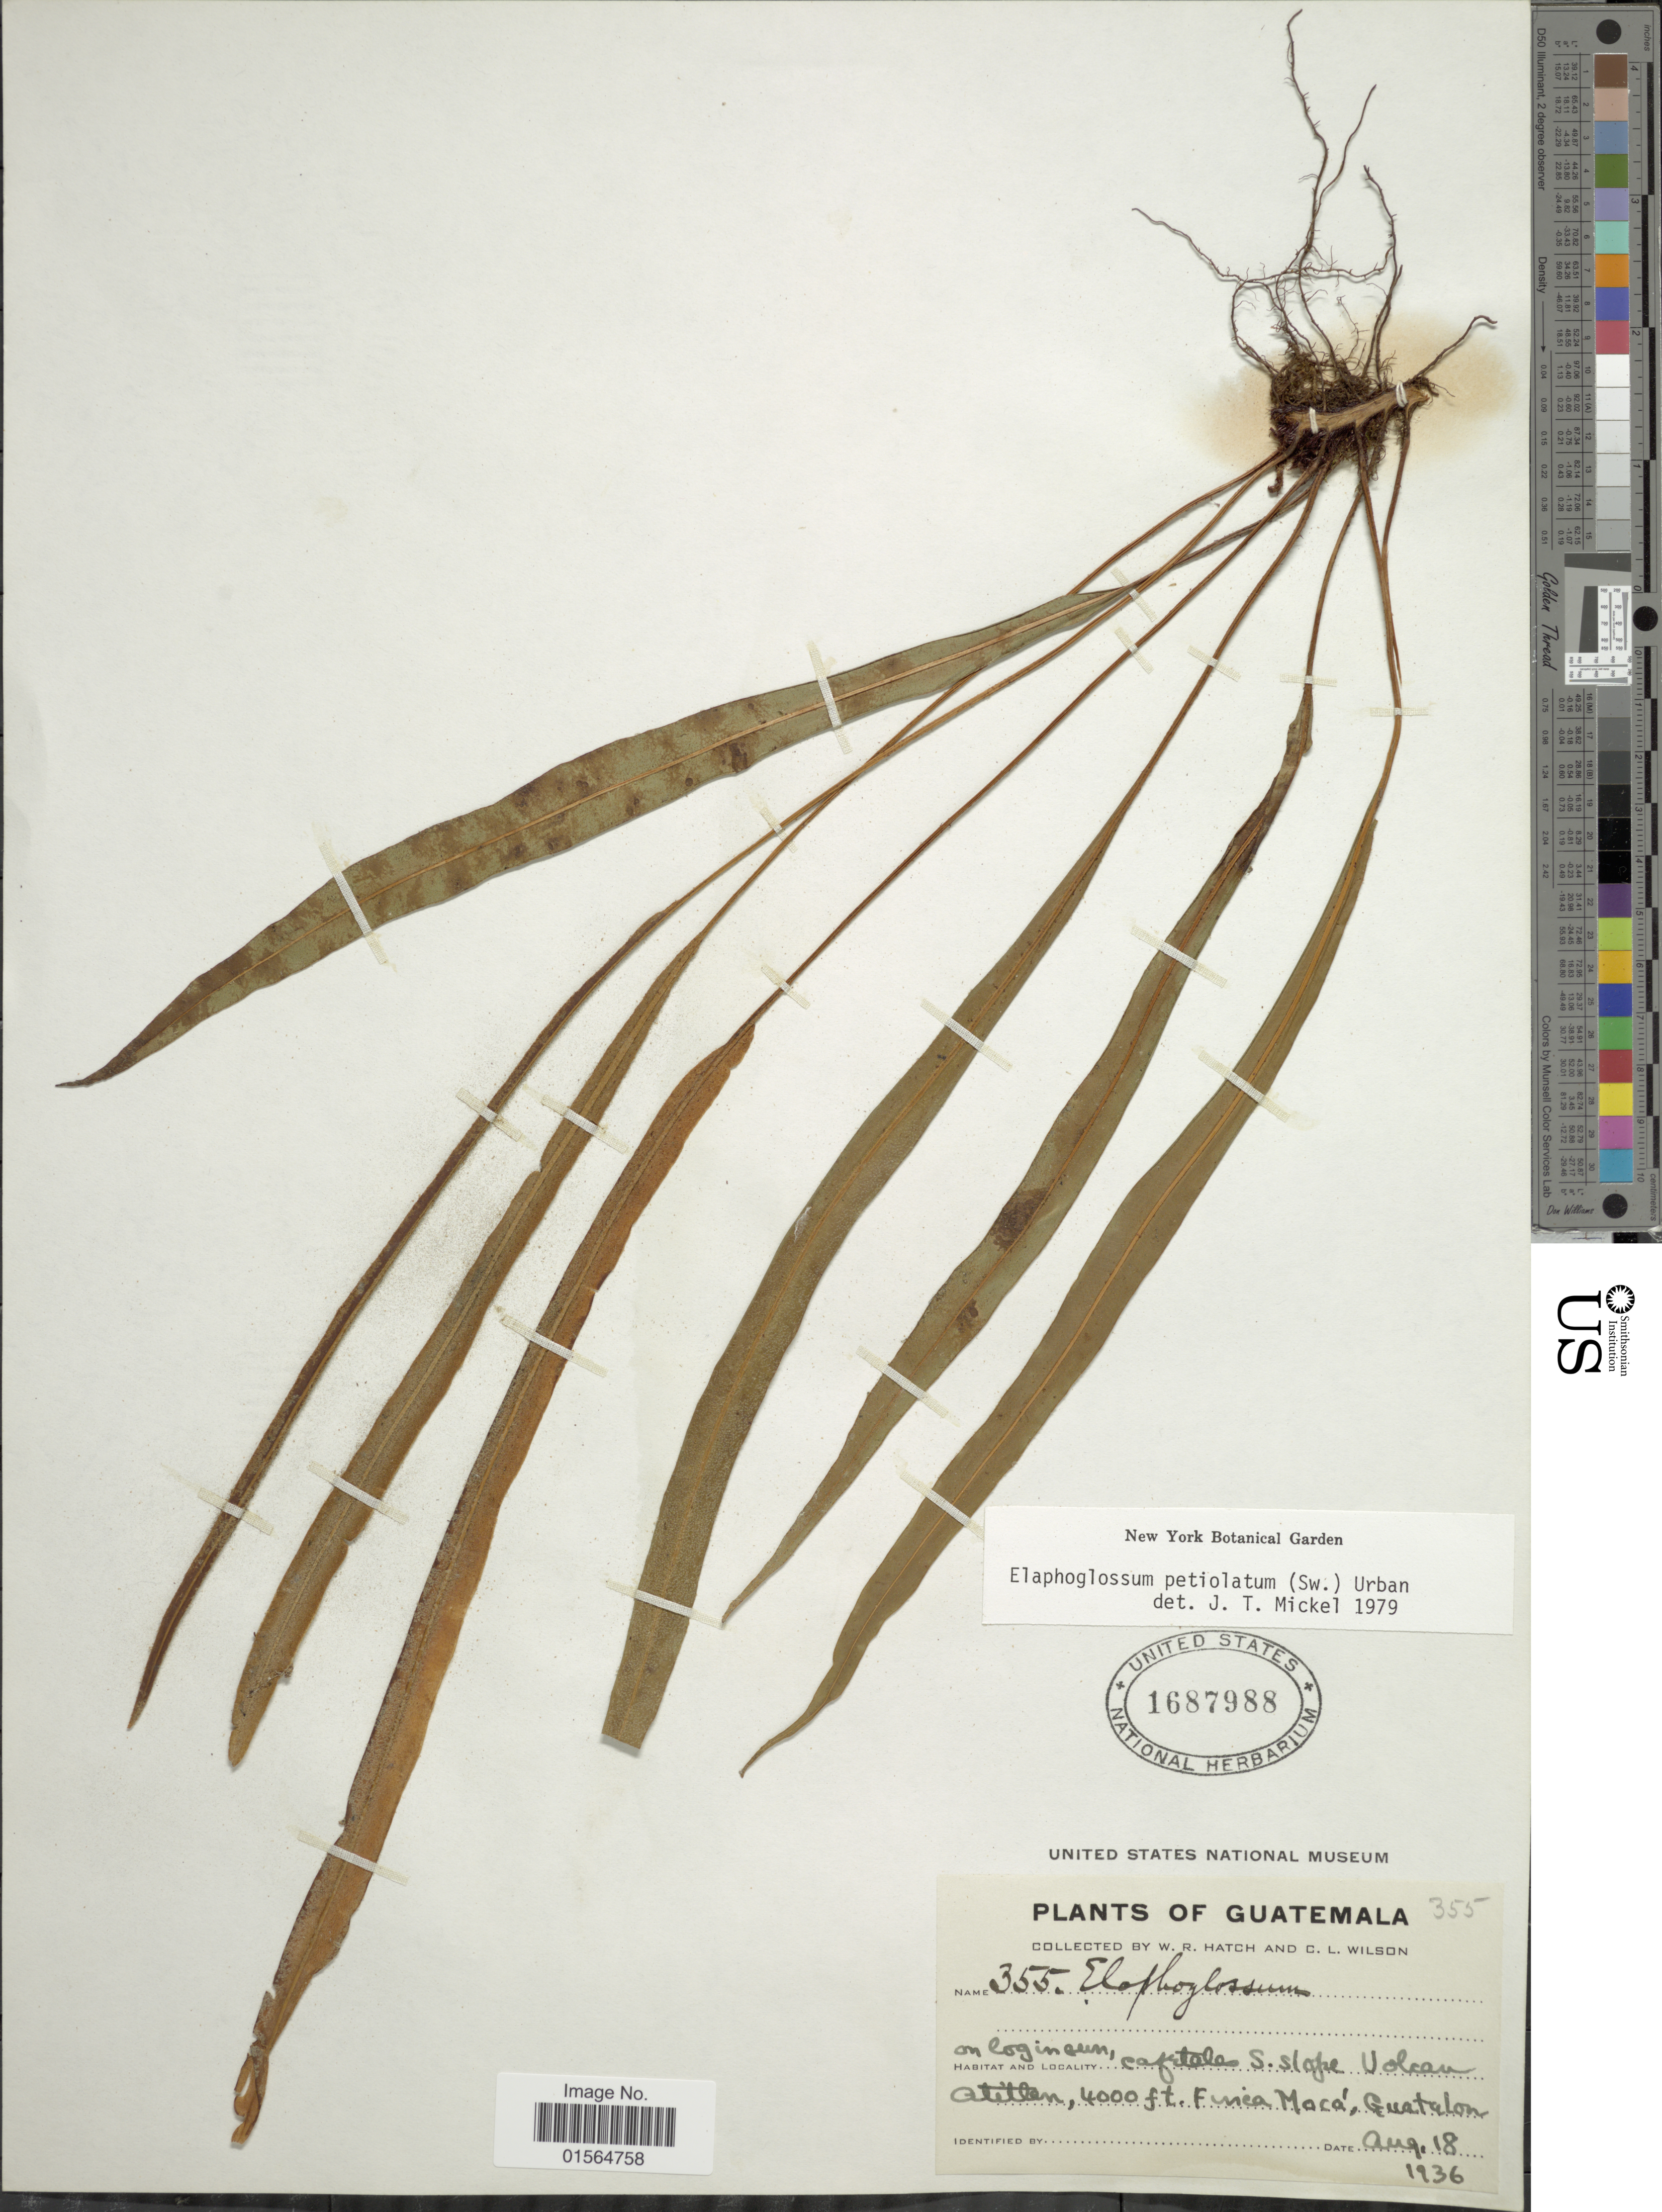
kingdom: Plantae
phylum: Tracheophyta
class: Polypodiopsida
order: Polypodiales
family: Dryopteridaceae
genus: Elaphoglossum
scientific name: Elaphoglossum petiolatum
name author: (Sw.) Urb.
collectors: W. Hatch & C. L. Wilson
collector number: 355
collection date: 1936-08-18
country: Guatemala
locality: Cafetales S. slope volcan atitlan, Finca Mocá, Guatalon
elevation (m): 1219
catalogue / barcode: US 1687988